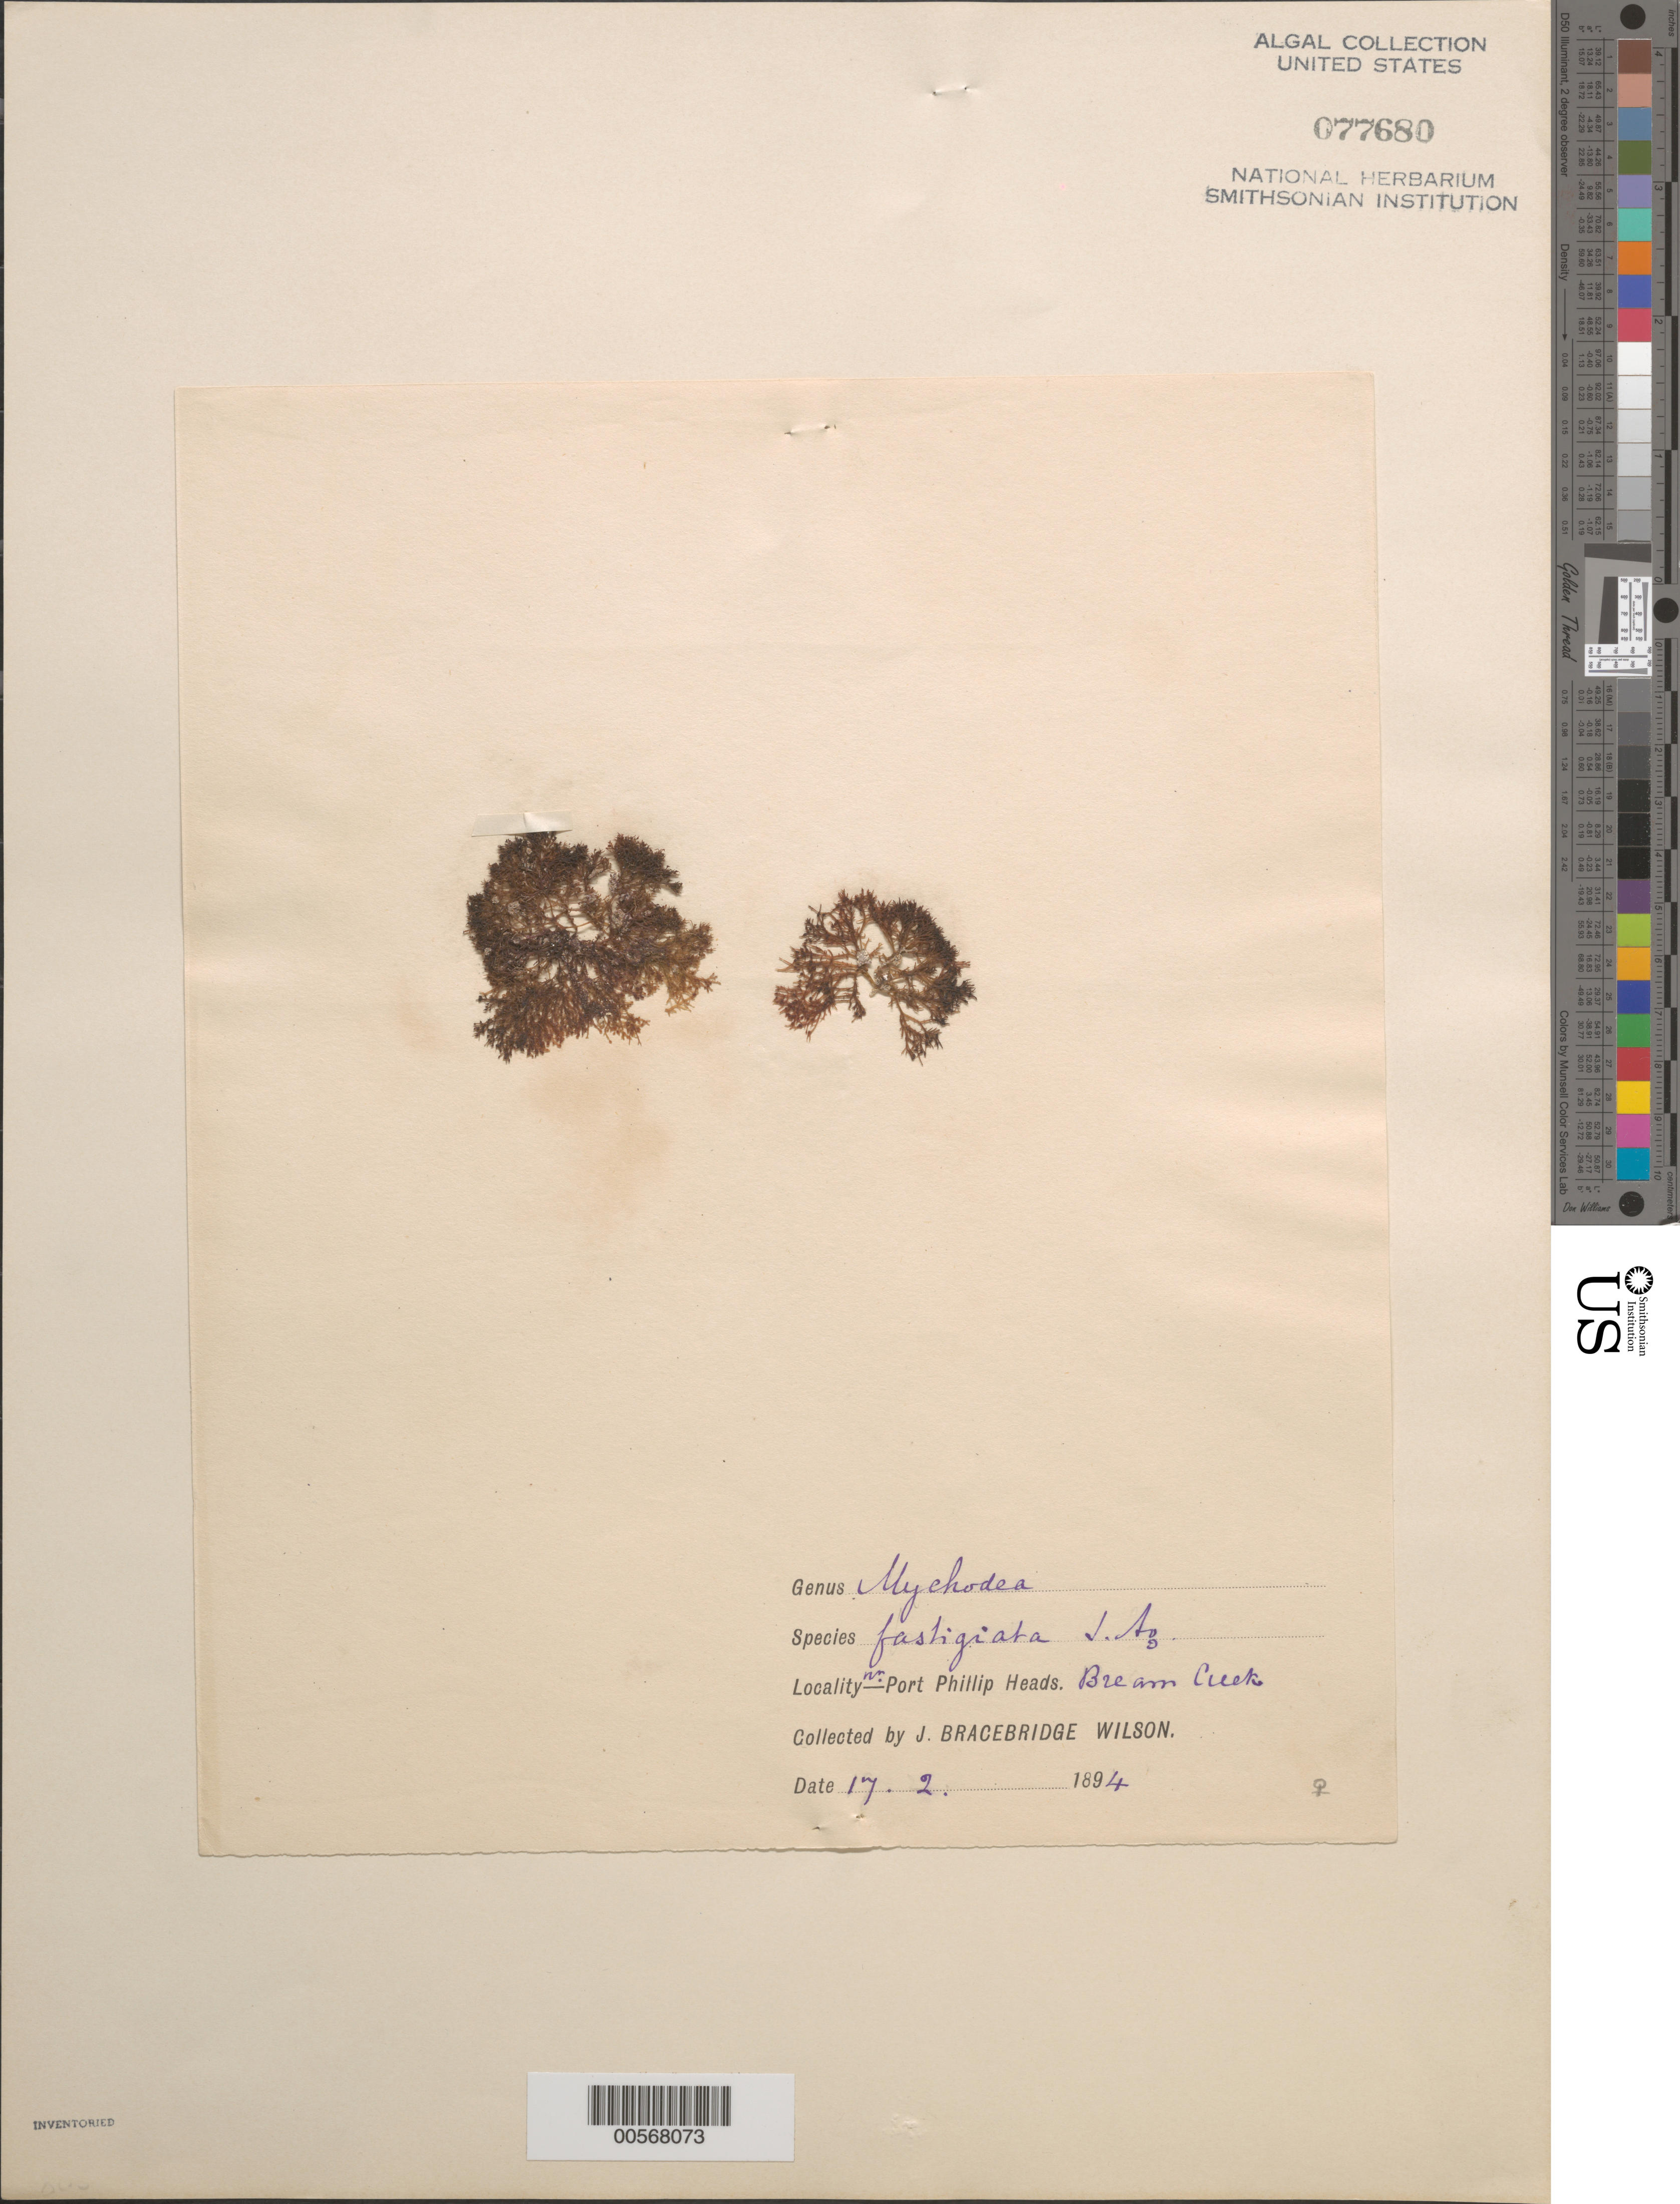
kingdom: Plantae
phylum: Rhodophyta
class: Florideophyceae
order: Gigartinales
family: Mychodeaceae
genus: Mychodea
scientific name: Mychodea fastigiata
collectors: J. B. Wilson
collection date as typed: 17 Feb 1894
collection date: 1894-02-17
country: Australia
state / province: Victoria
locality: Bream creek, near port phillip heads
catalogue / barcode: US 77680